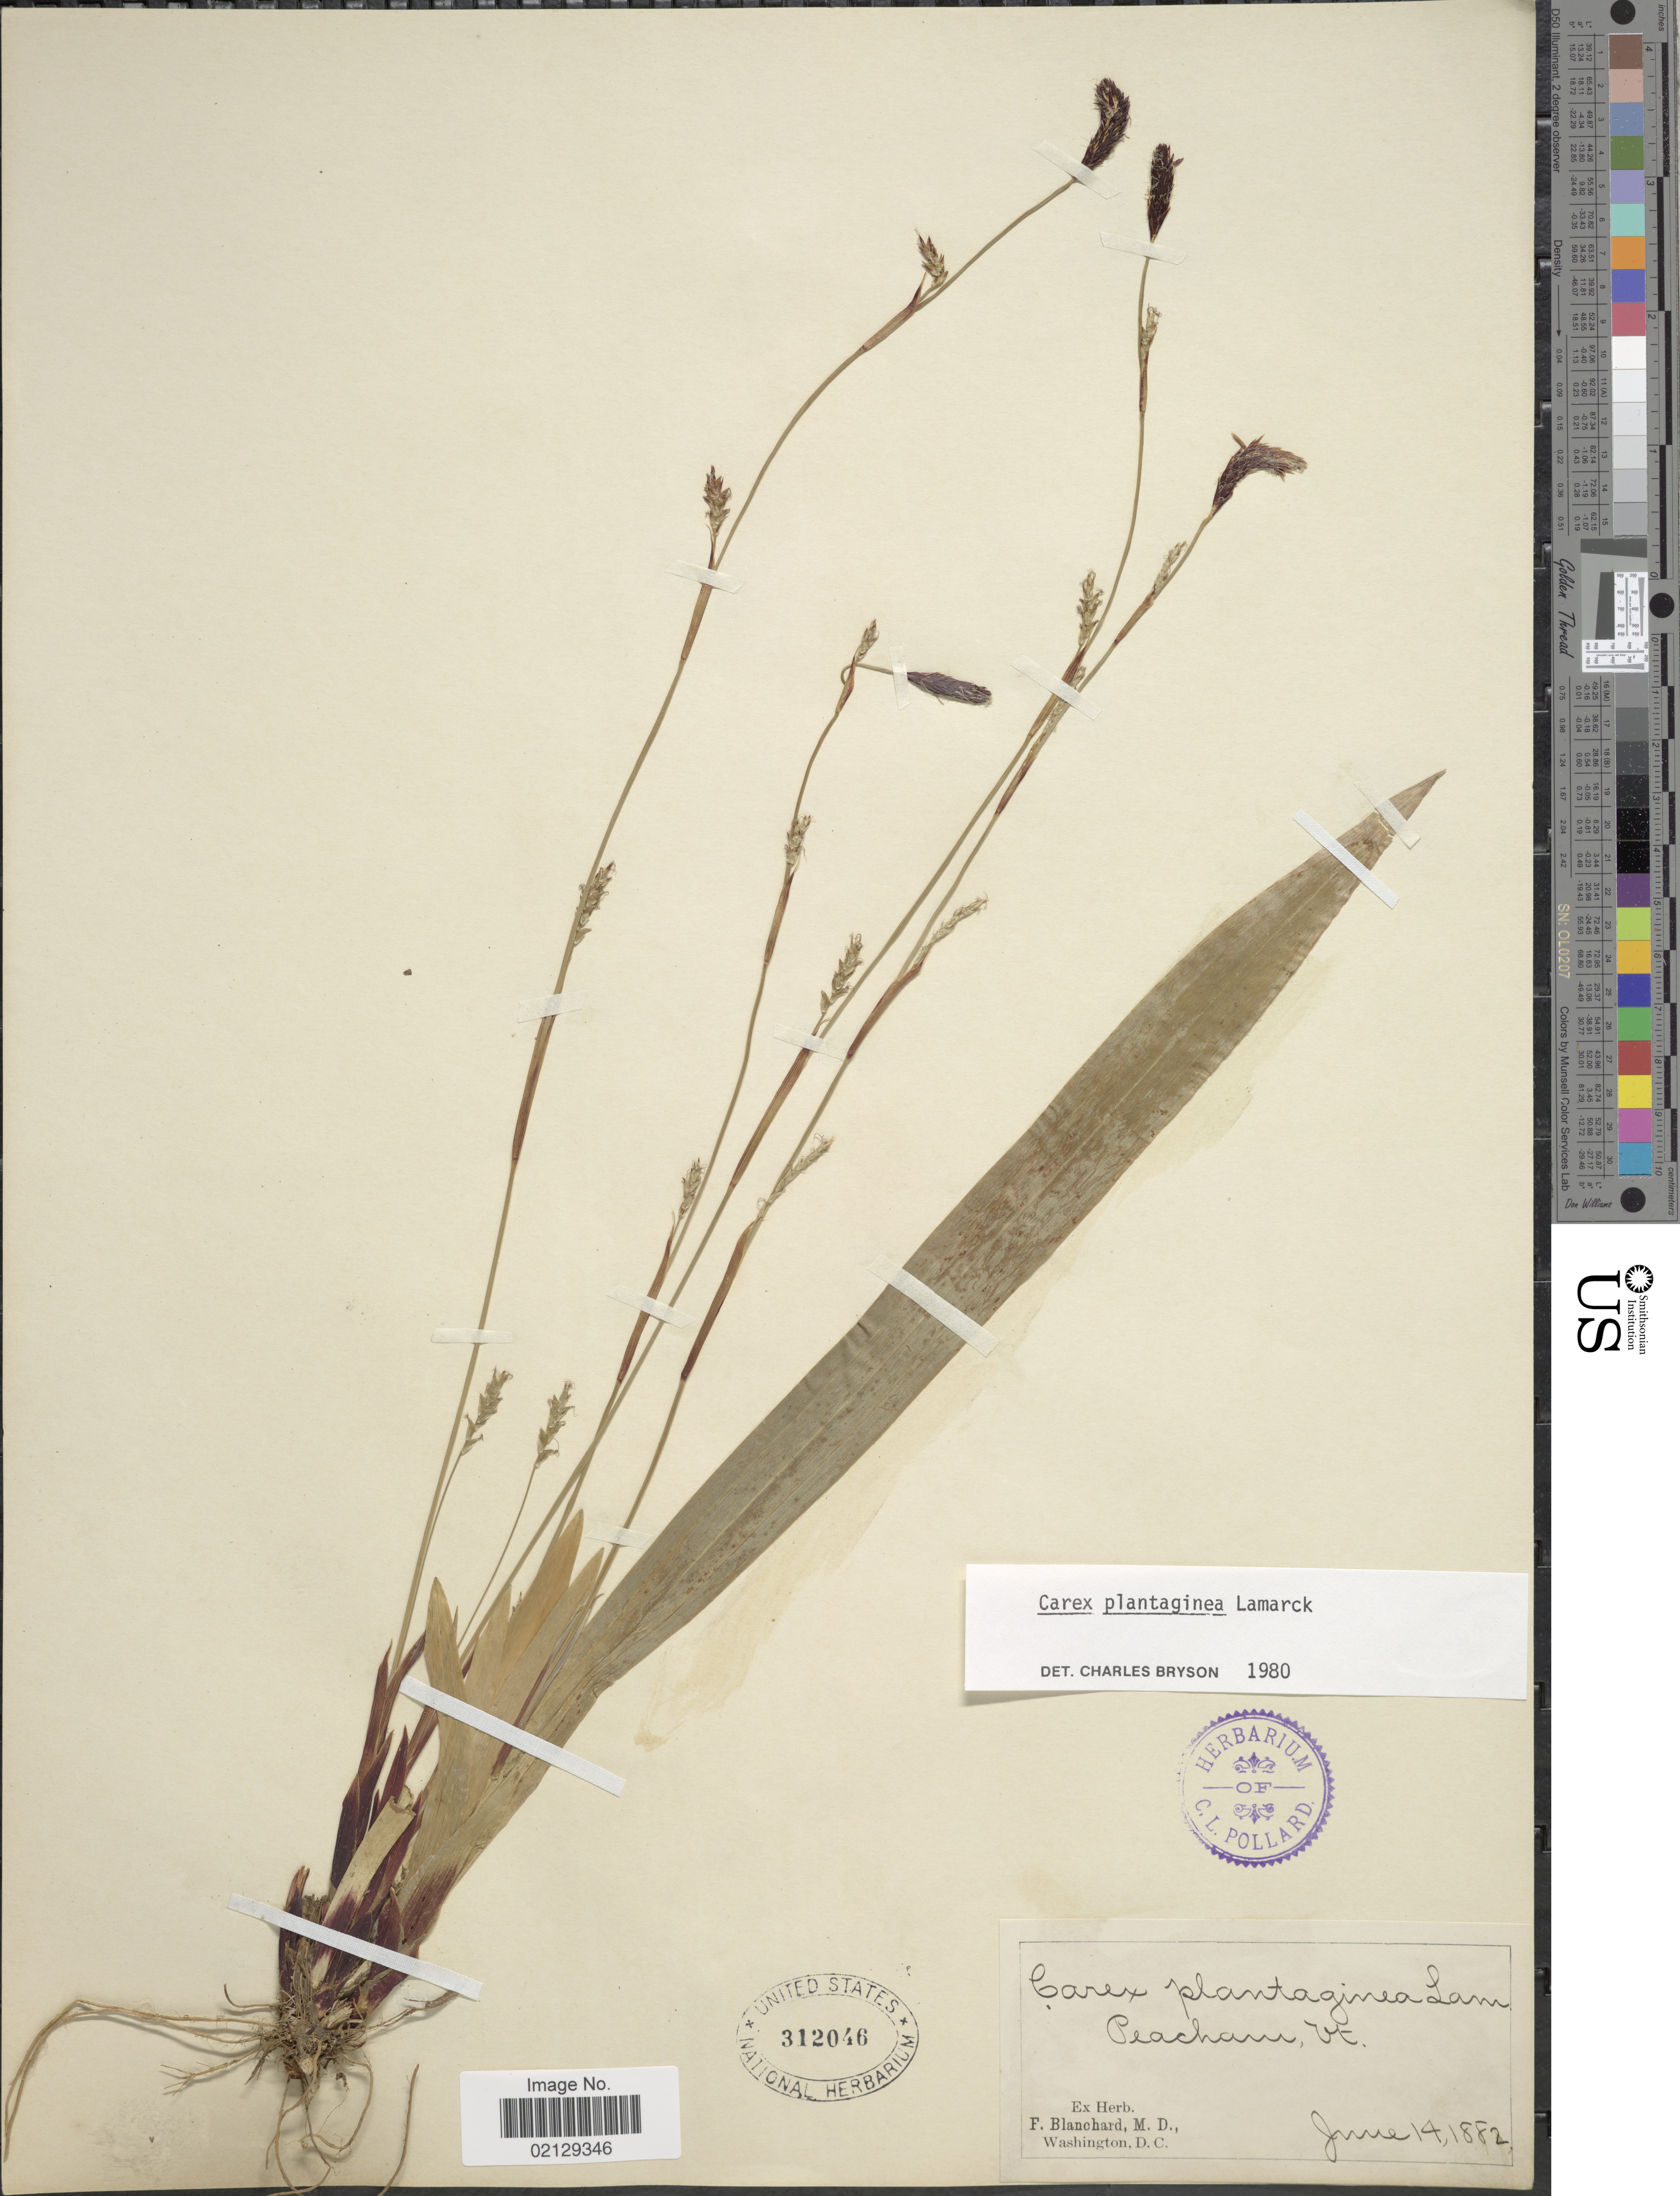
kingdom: Plantae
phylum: Tracheophyta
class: Liliopsida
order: Poales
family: Cyperaceae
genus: Carex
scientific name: Carex plantaginea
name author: Lam.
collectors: ex herb. F. Blanchard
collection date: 1882-06-14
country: United States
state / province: Vermont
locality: Peacham, Vt.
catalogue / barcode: US 312046